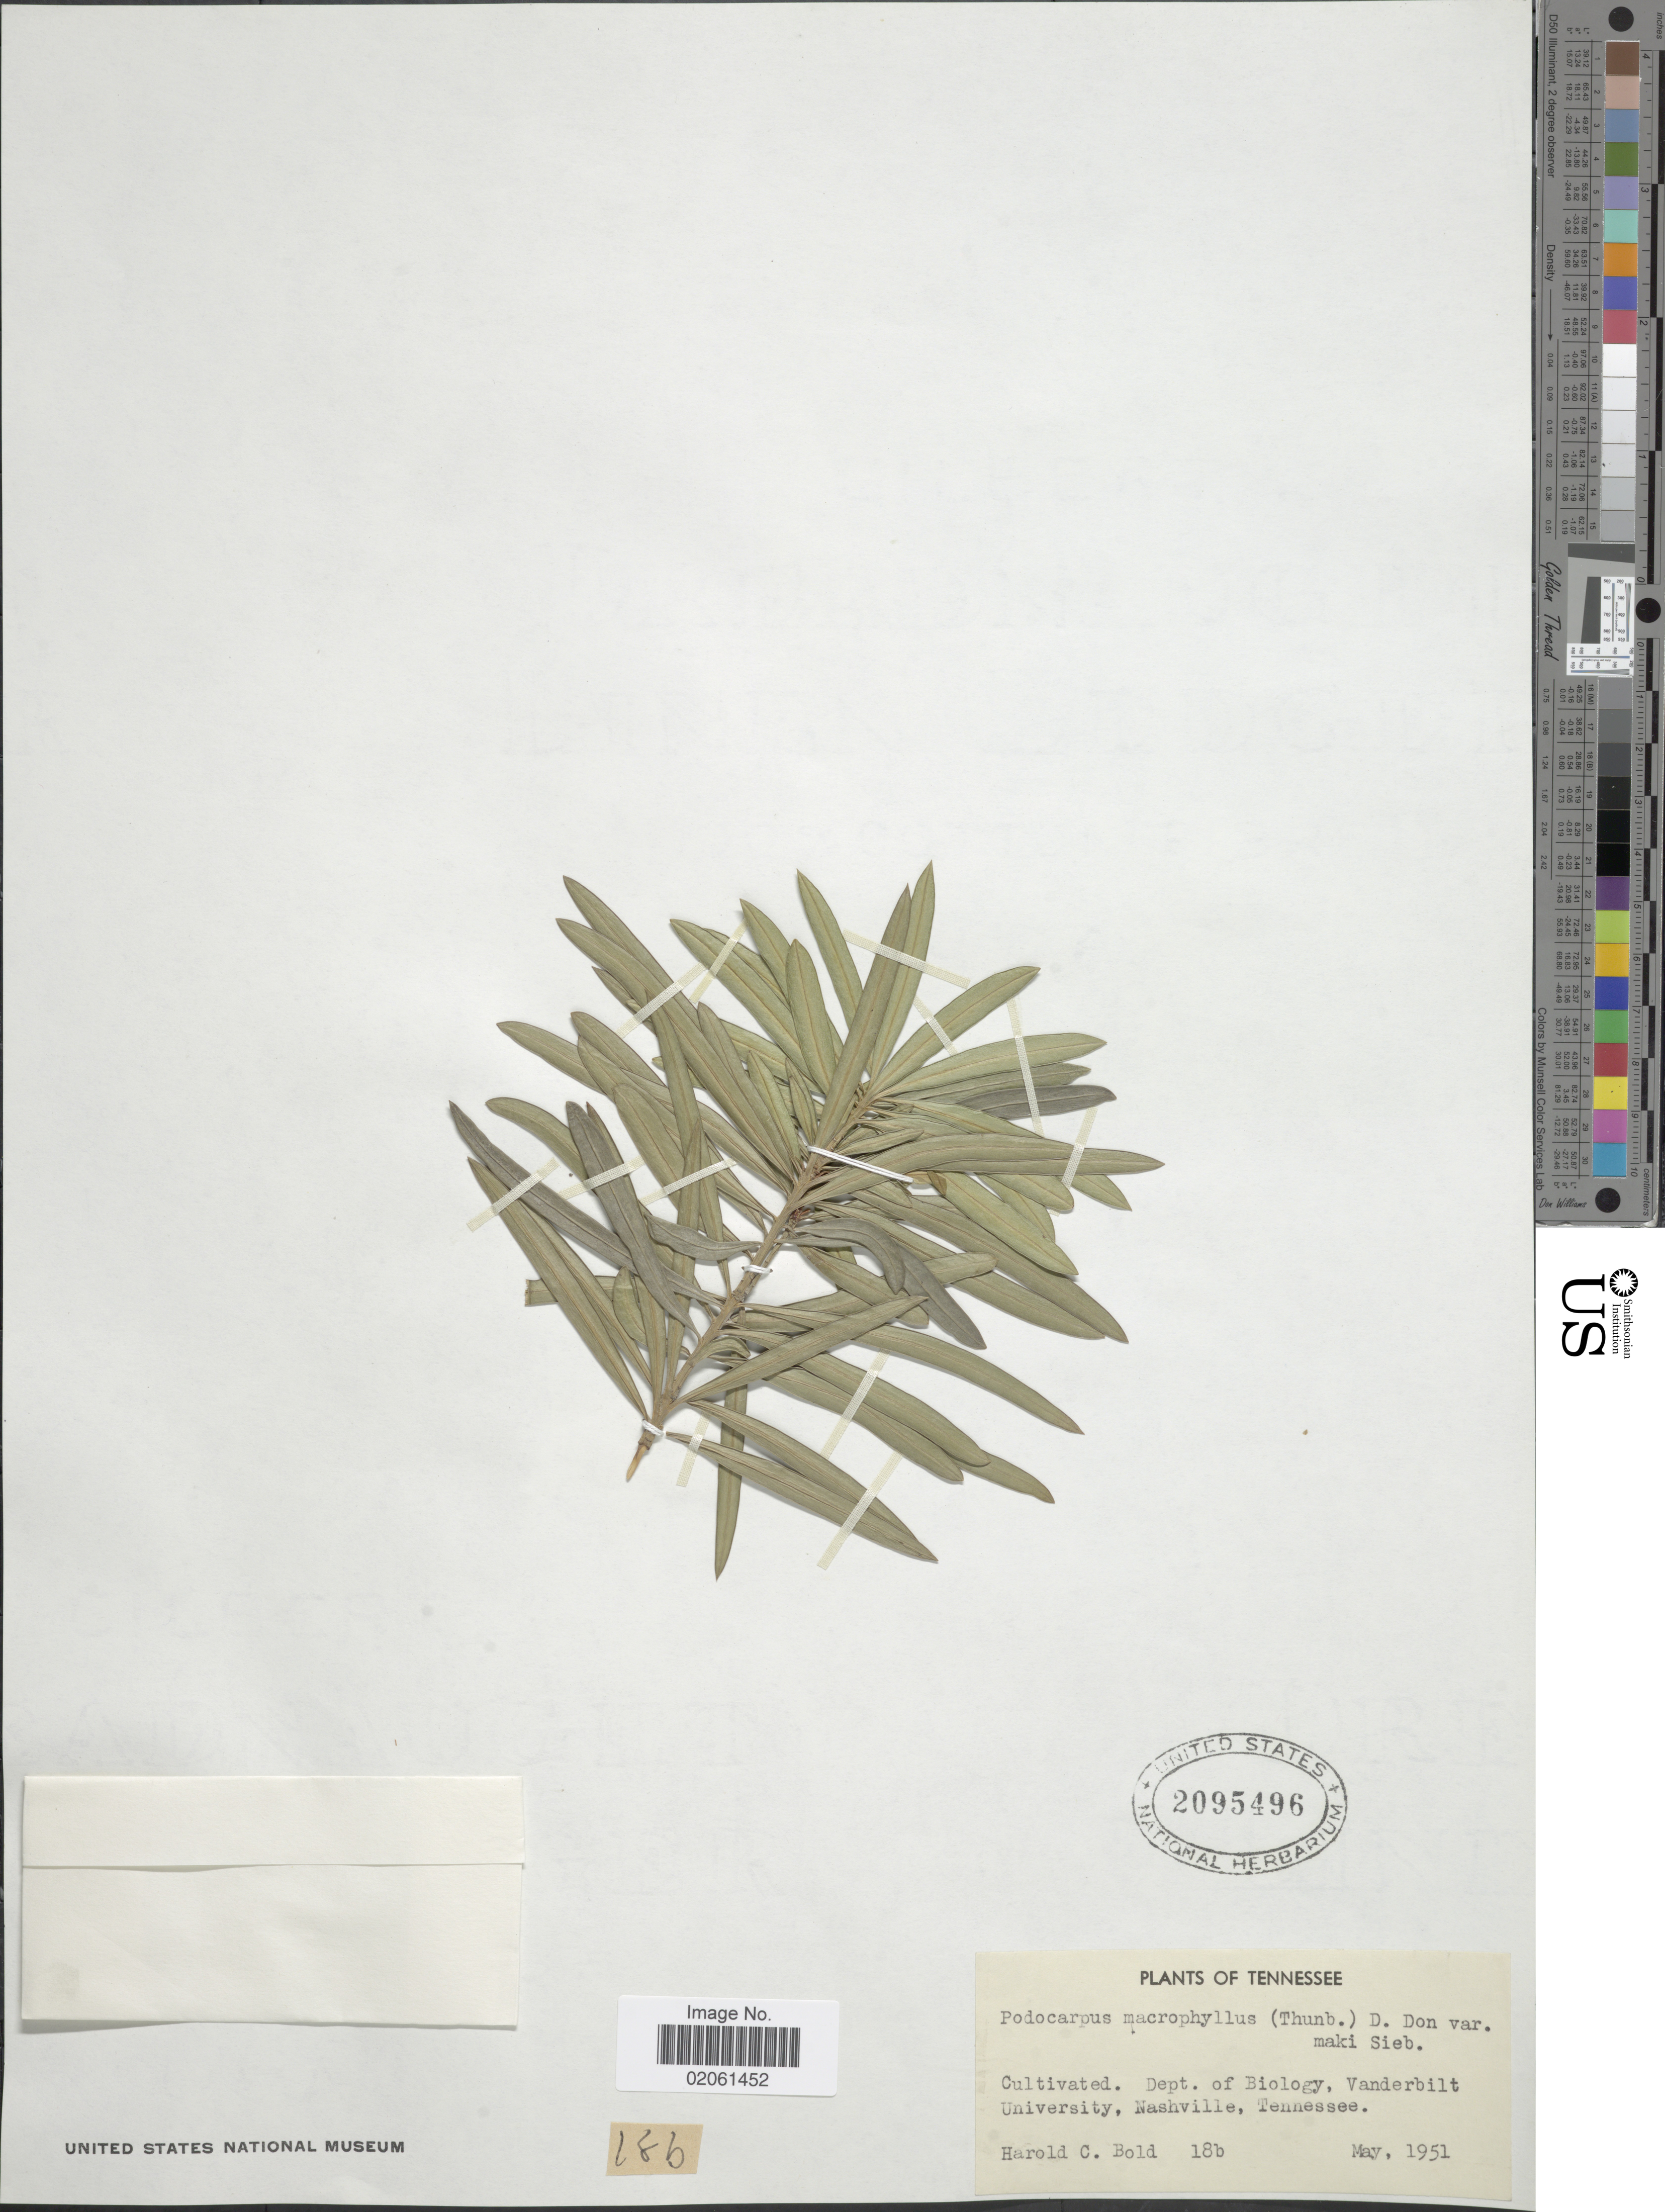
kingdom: Plantae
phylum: Tracheophyta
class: Pinopsida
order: Pinales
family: Podocarpaceae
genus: Podocarpus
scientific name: Podocarpus macrophyllus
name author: (Thunb.) Sweet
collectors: H. Bold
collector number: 18b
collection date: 1951-05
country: United States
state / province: Tennessee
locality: Dept. of Biology, Vanderbilt University, Nashville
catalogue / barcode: US 2095496